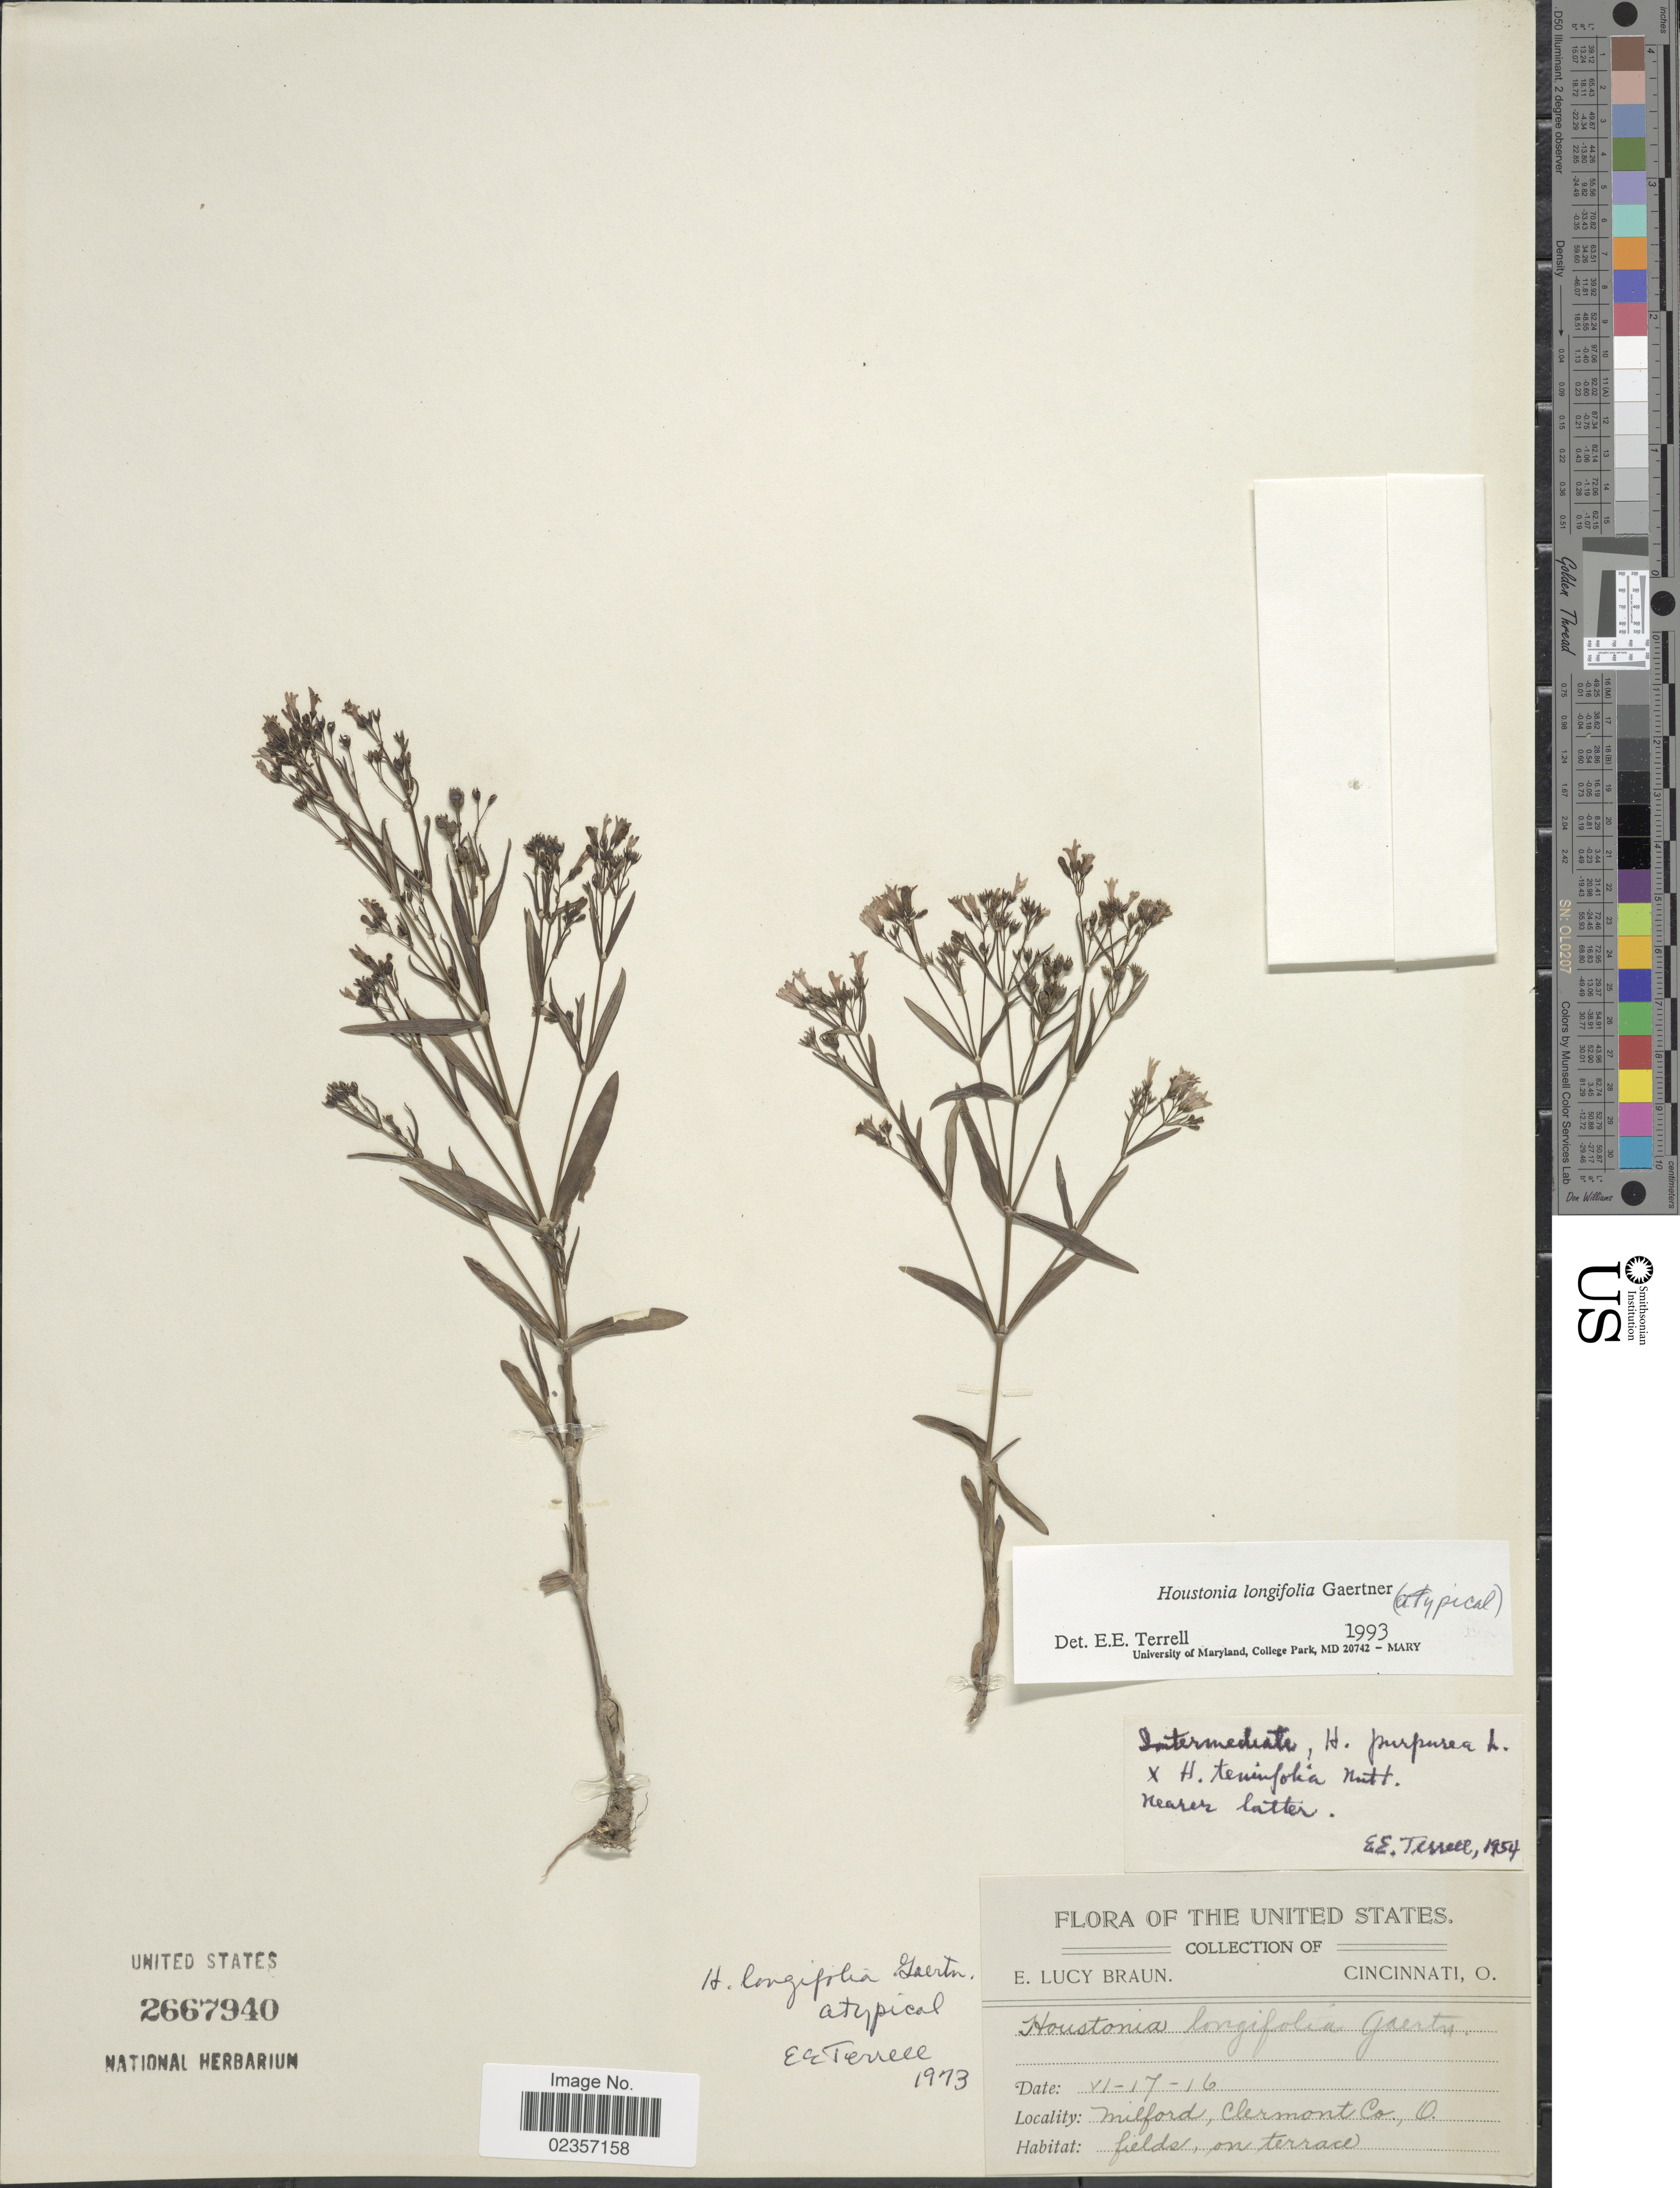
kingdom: Plantae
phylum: Tracheophyta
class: Magnoliopsida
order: Gentianales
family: Rubiaceae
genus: Houstonia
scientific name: Houstonia longifolia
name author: Gaertn.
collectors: E. L. Braun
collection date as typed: Transcribed d/m/y: 17/6/16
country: United States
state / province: Ohio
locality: Milford, Clermont Co., fields, on terrace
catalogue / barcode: US 2667940